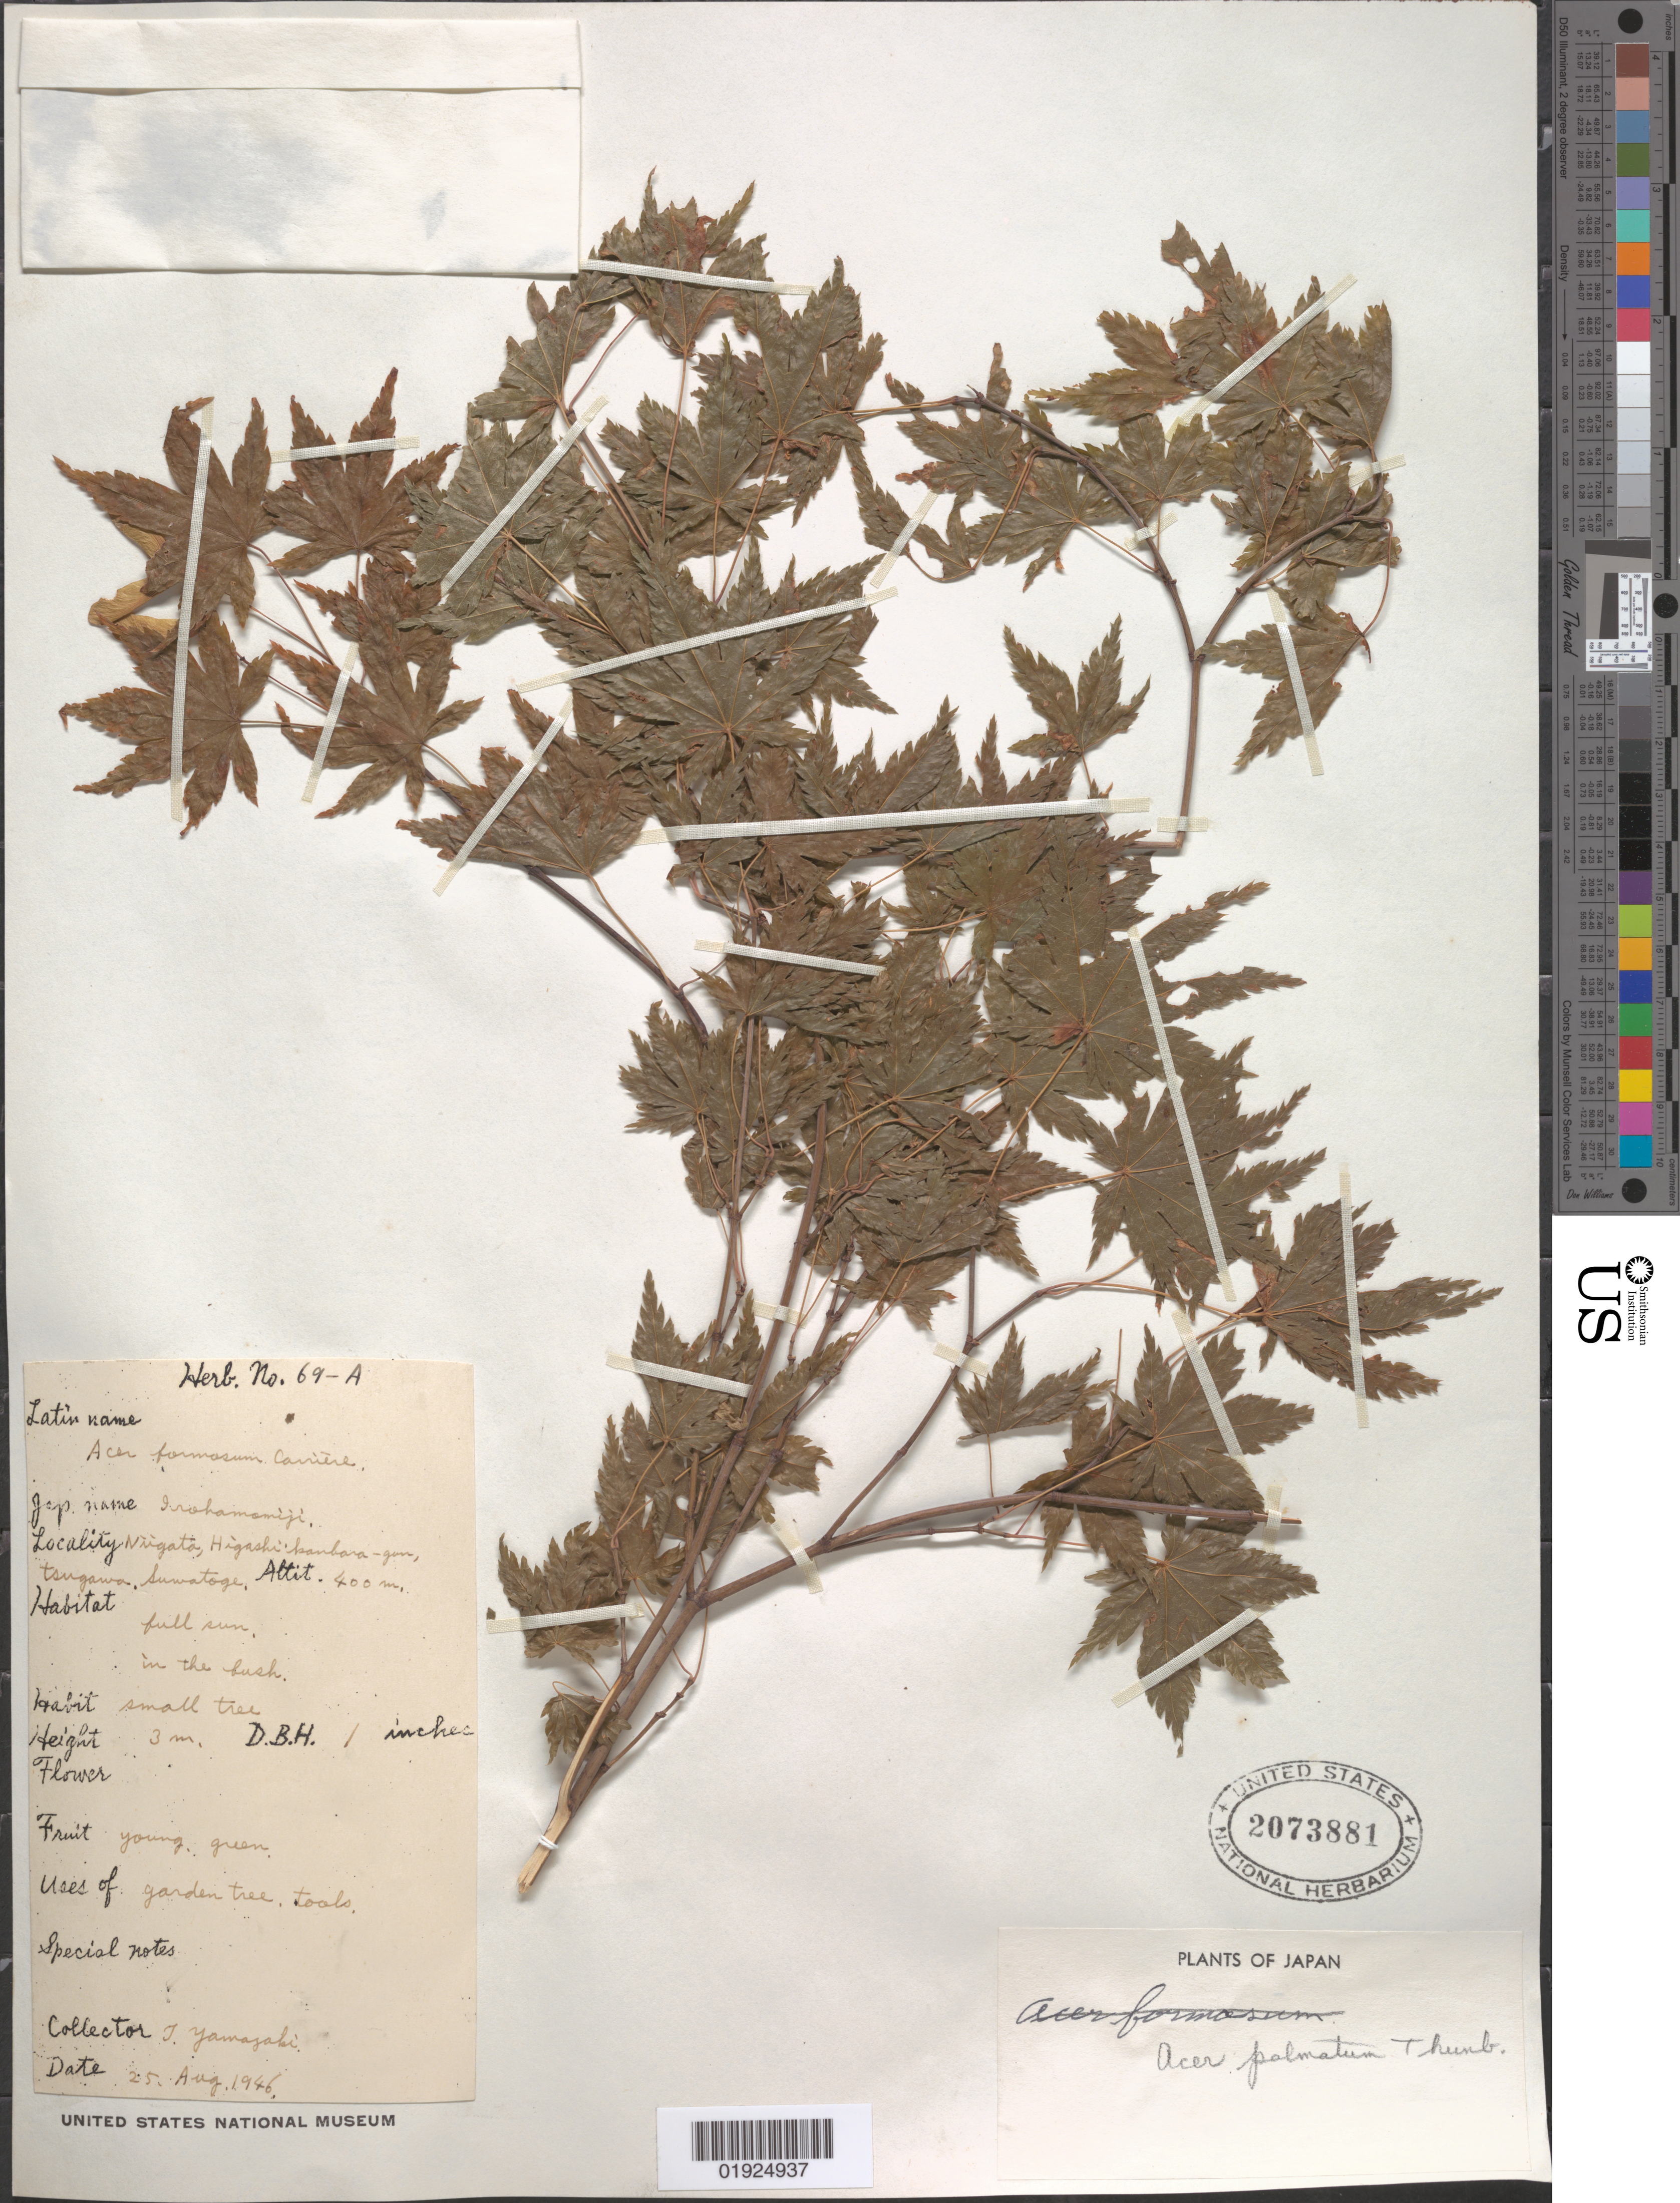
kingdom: Plantae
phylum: Tracheophyta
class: Magnoliopsida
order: Sapindales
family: Sapindaceae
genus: Acer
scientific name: Acer palmatum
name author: Thunb.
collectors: T. Yamazaki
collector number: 69-A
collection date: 1946-08-25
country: Japan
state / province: Niigata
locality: Higashi kanbara-gun, Tsugawa, Sumatoge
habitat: Full sun, in the bush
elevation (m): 400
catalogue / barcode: US 2073881